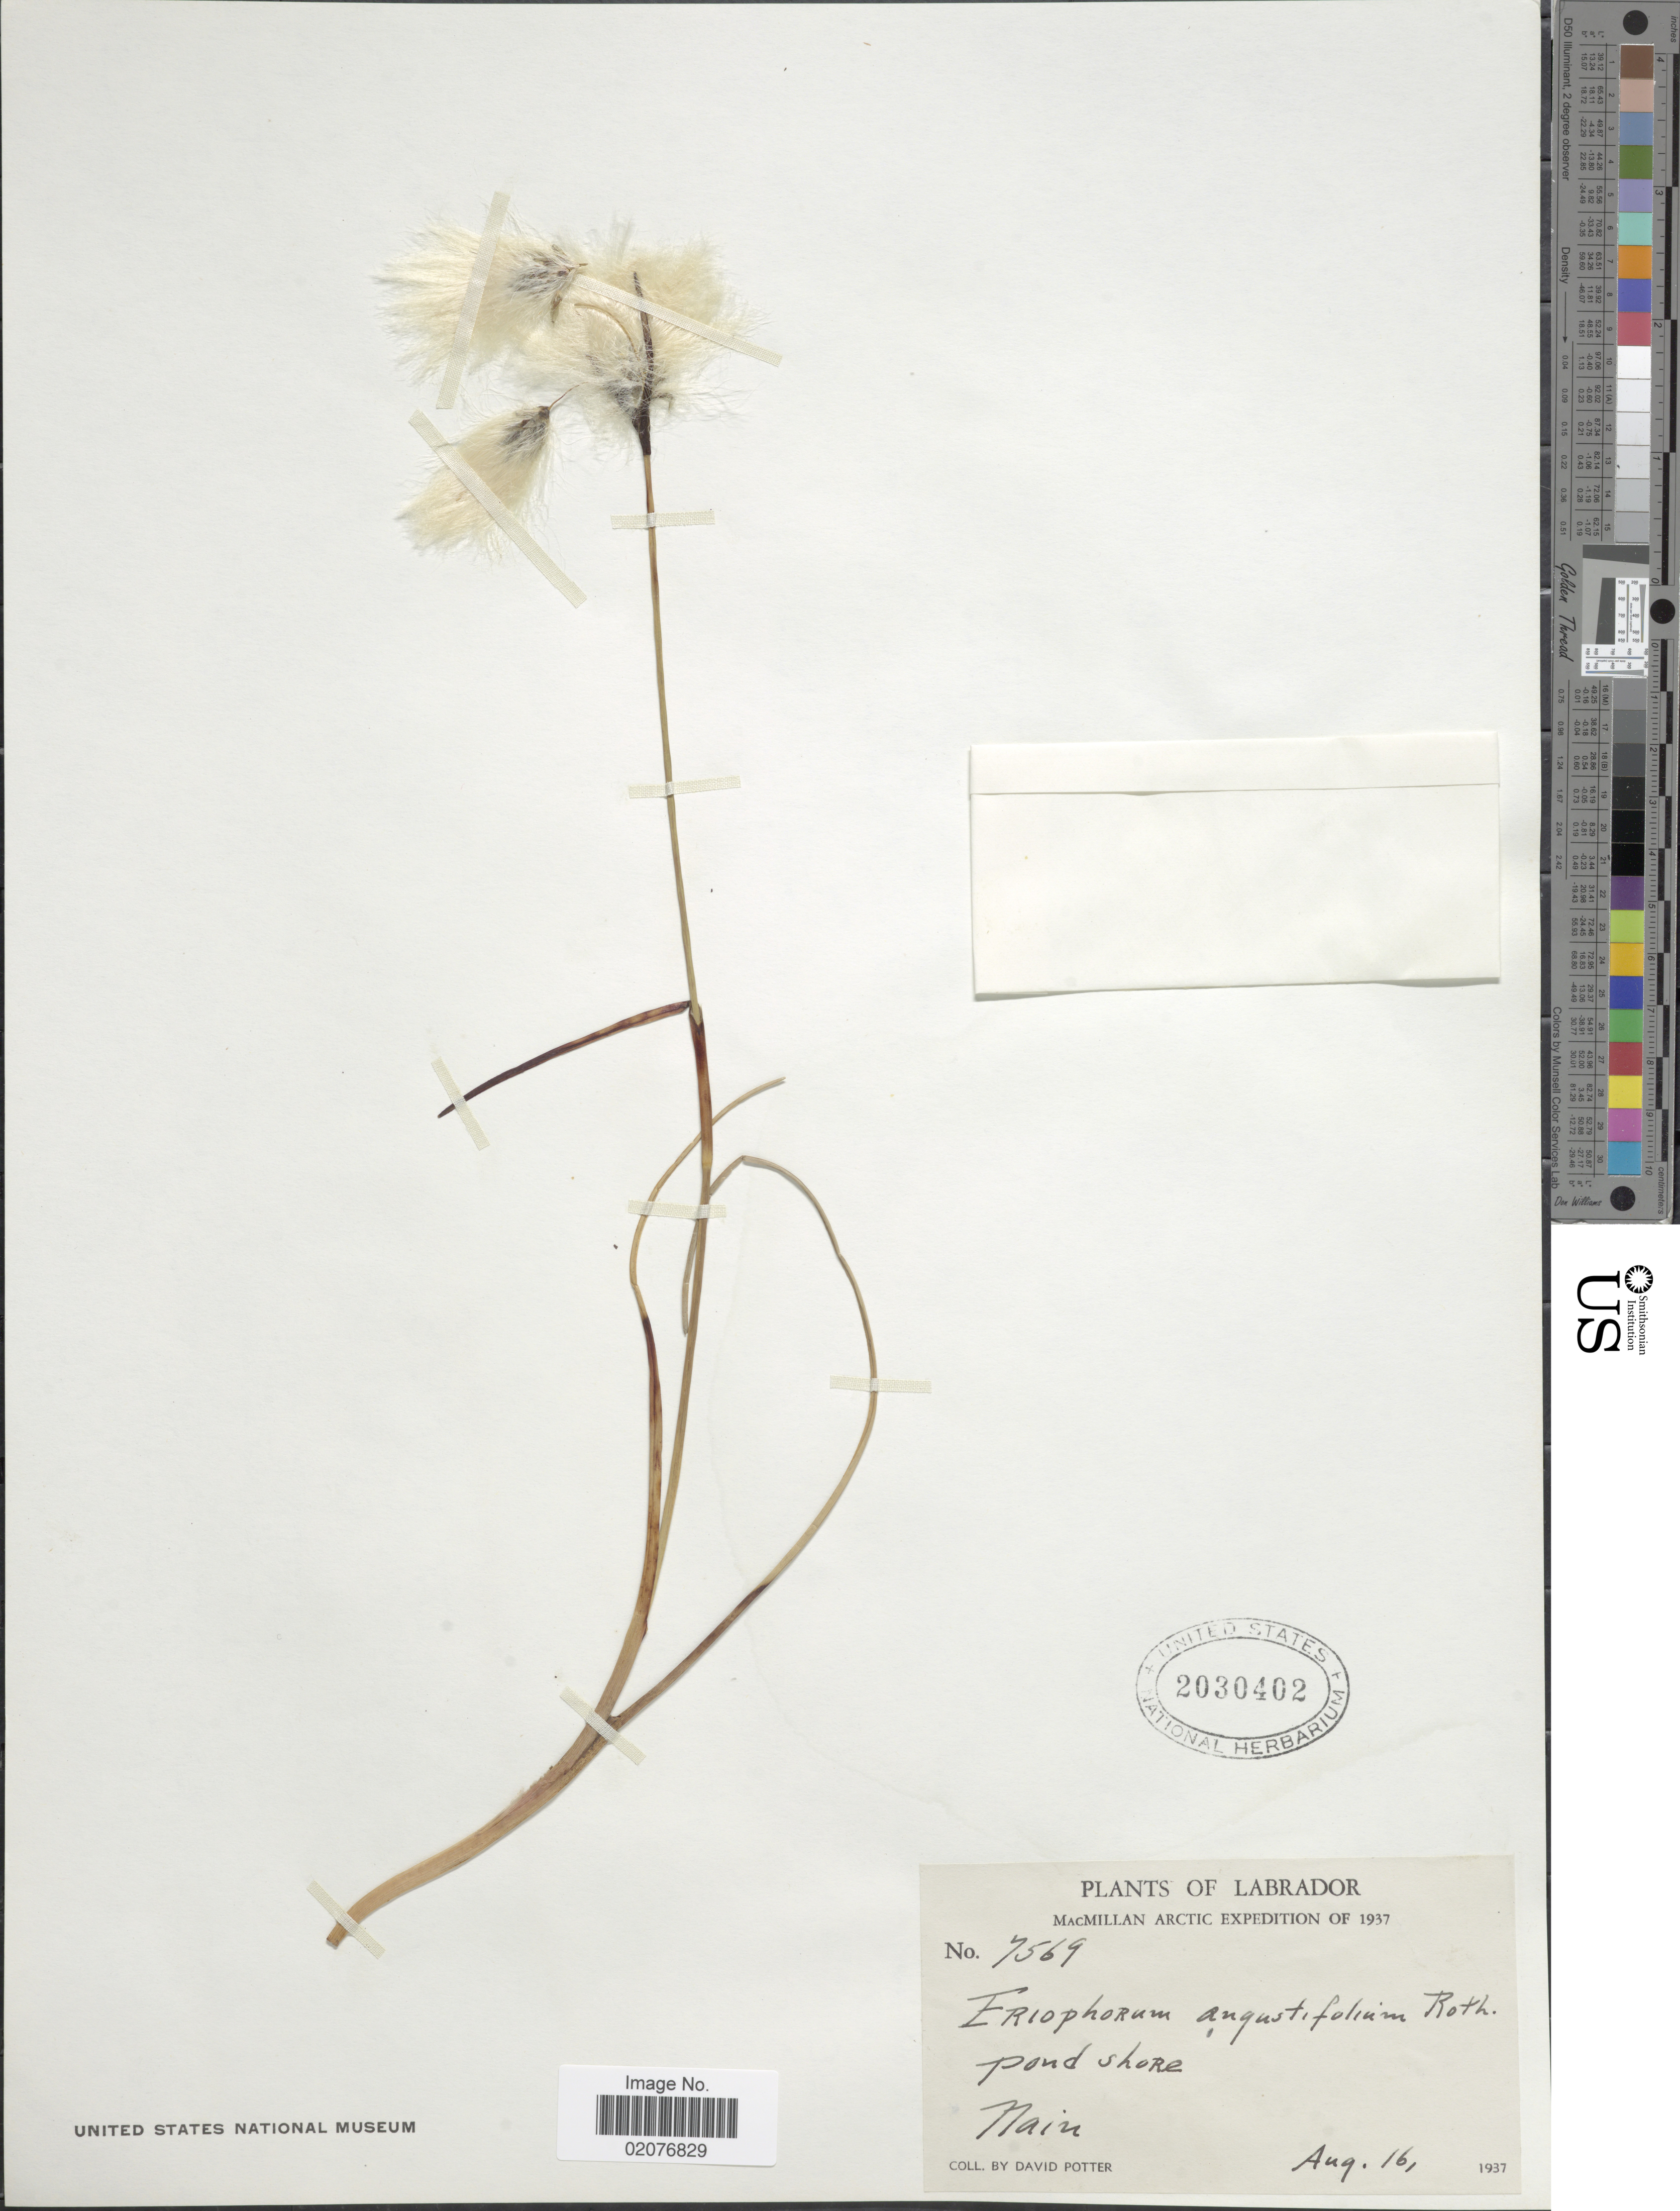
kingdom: Plantae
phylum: Tracheophyta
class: Liliopsida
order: Poales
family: Cyperaceae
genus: Eriophorum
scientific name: Eriophorum angustifolium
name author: Honck.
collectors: D. Potter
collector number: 7569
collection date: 1937-08-16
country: Canada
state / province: Newfoundland and Labrador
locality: Labrador, Bowdoin-MacMillan Arctic, pond shore, Nain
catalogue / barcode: US 2030402